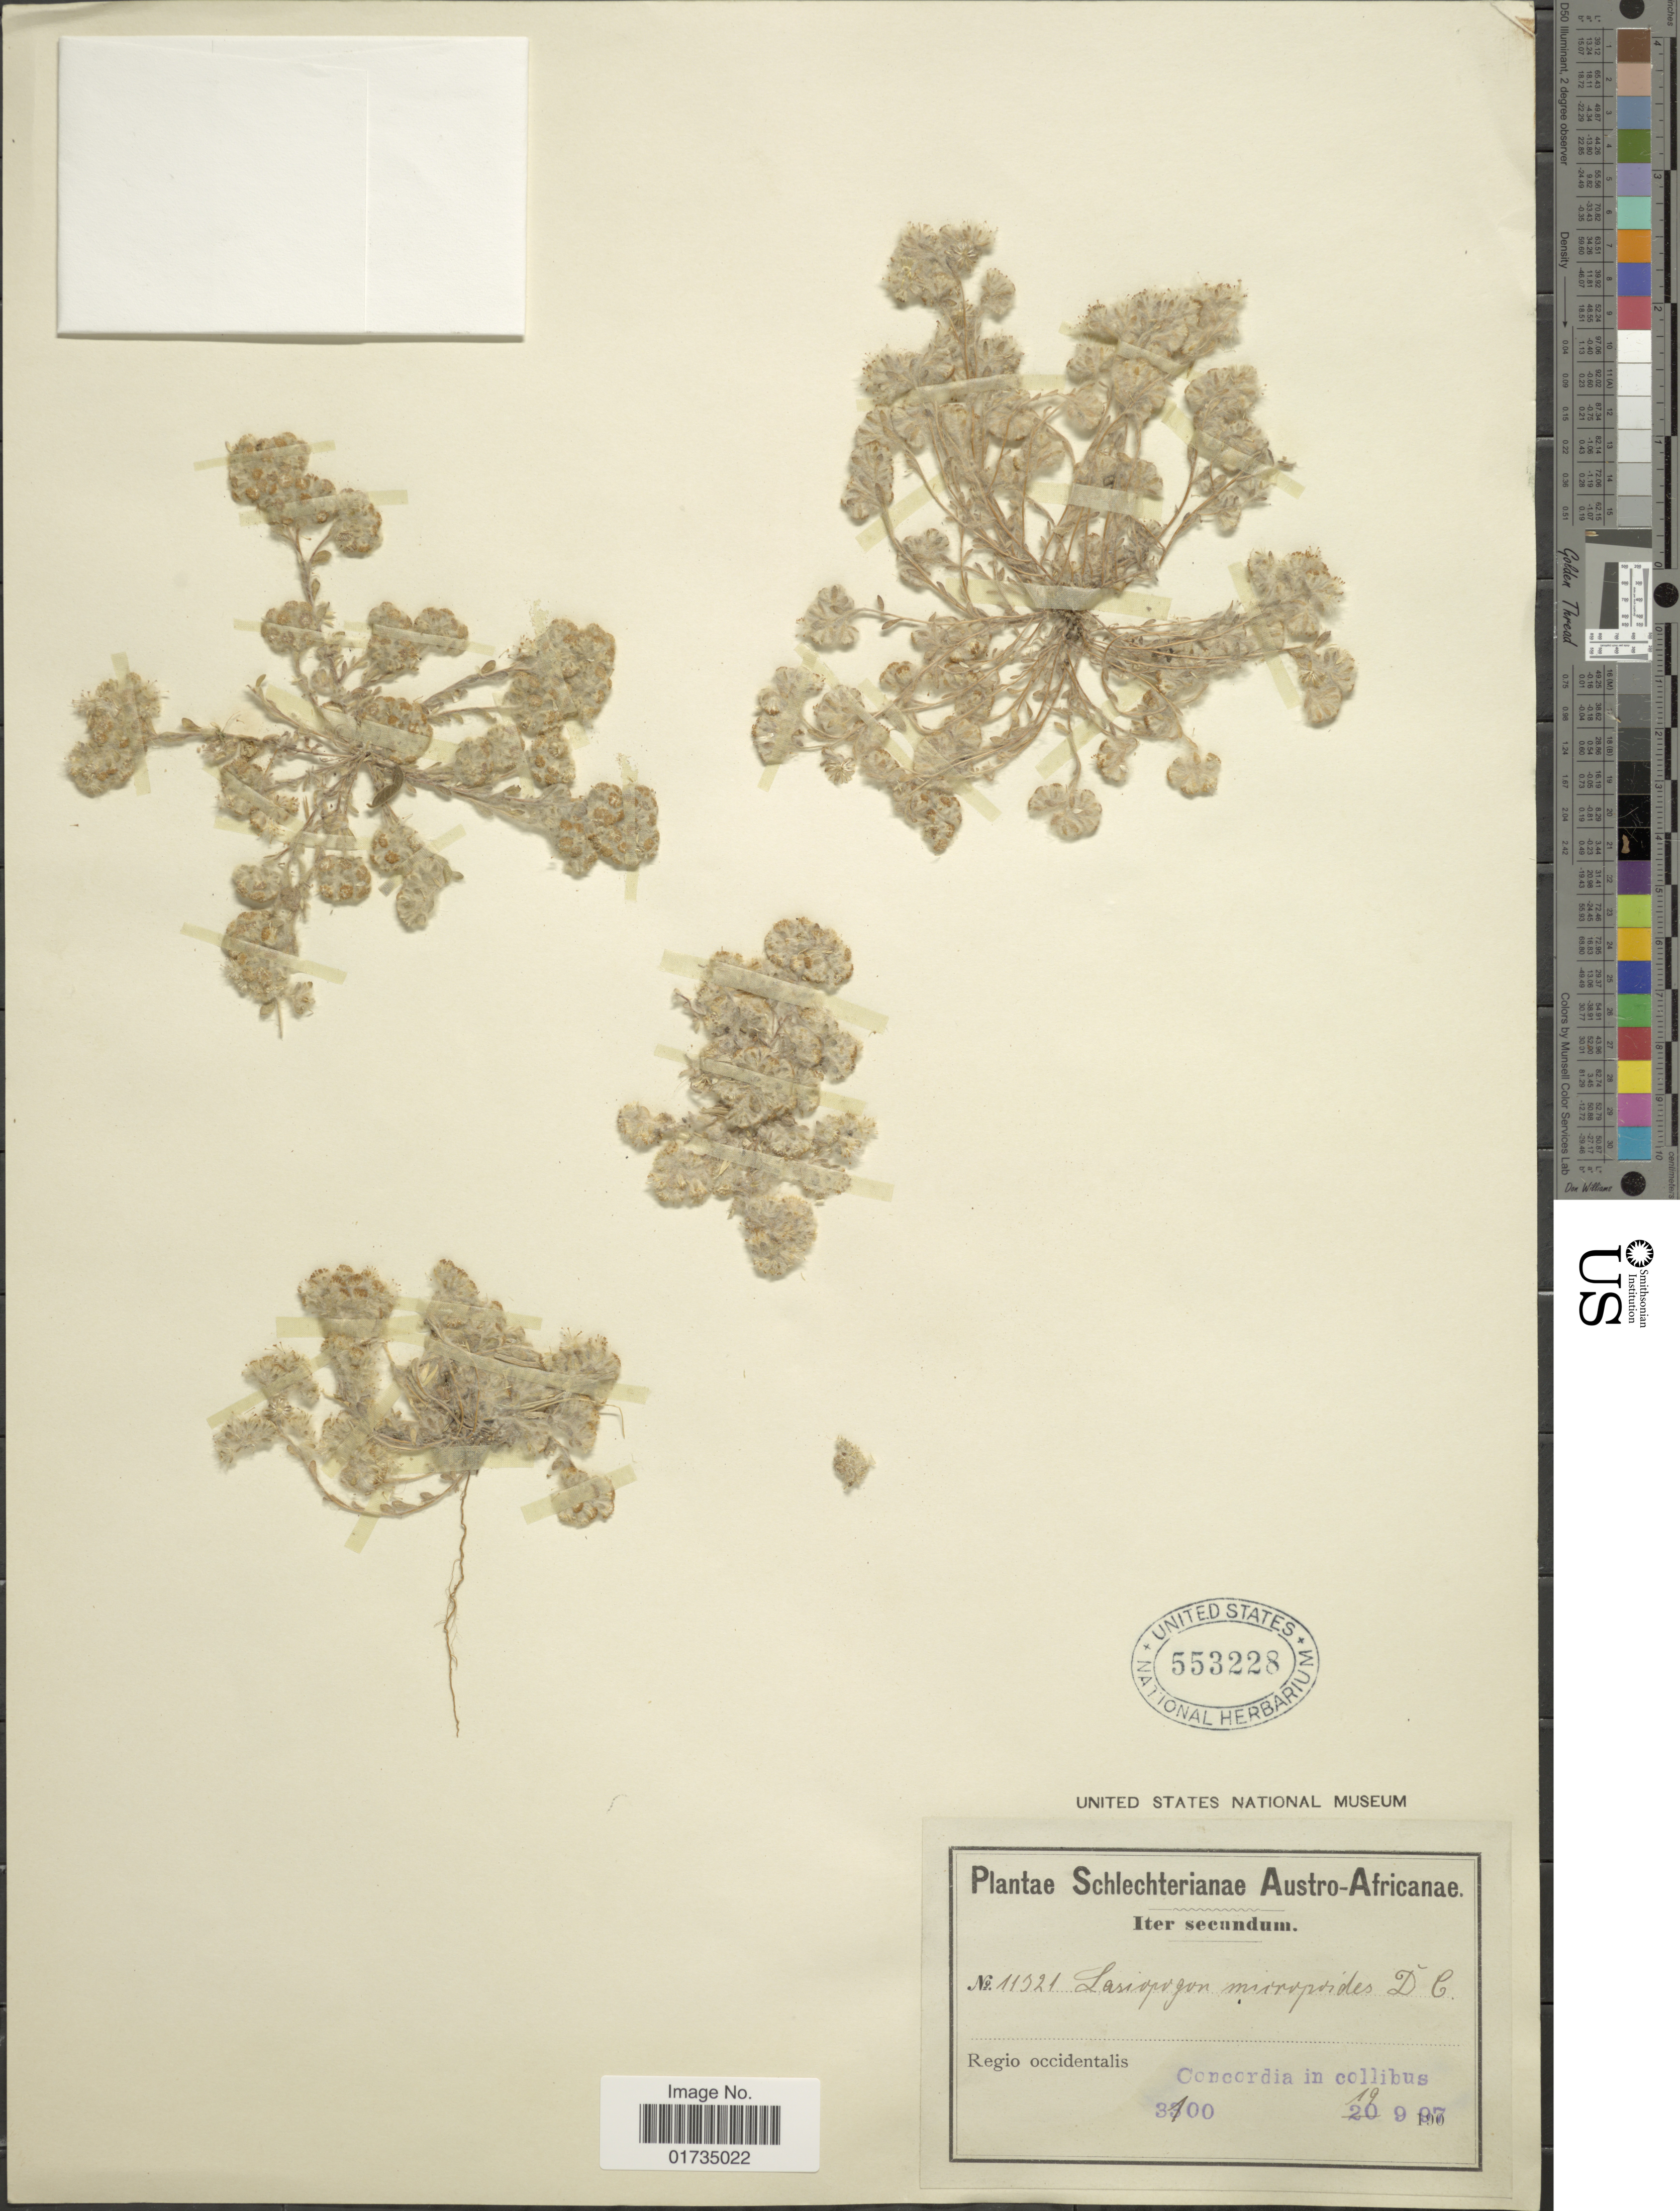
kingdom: Plantae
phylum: Tracheophyta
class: Magnoliopsida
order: Asterales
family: Asteraceae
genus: Lasiopogon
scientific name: Lasiopogon micropodoides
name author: DC.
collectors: Schlechter, --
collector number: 11321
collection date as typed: Transcribed d/m/y: 19/9/97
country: South Africa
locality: Austro-Africanae. Regio occidentalis. Concordia in collibus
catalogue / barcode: US 553228